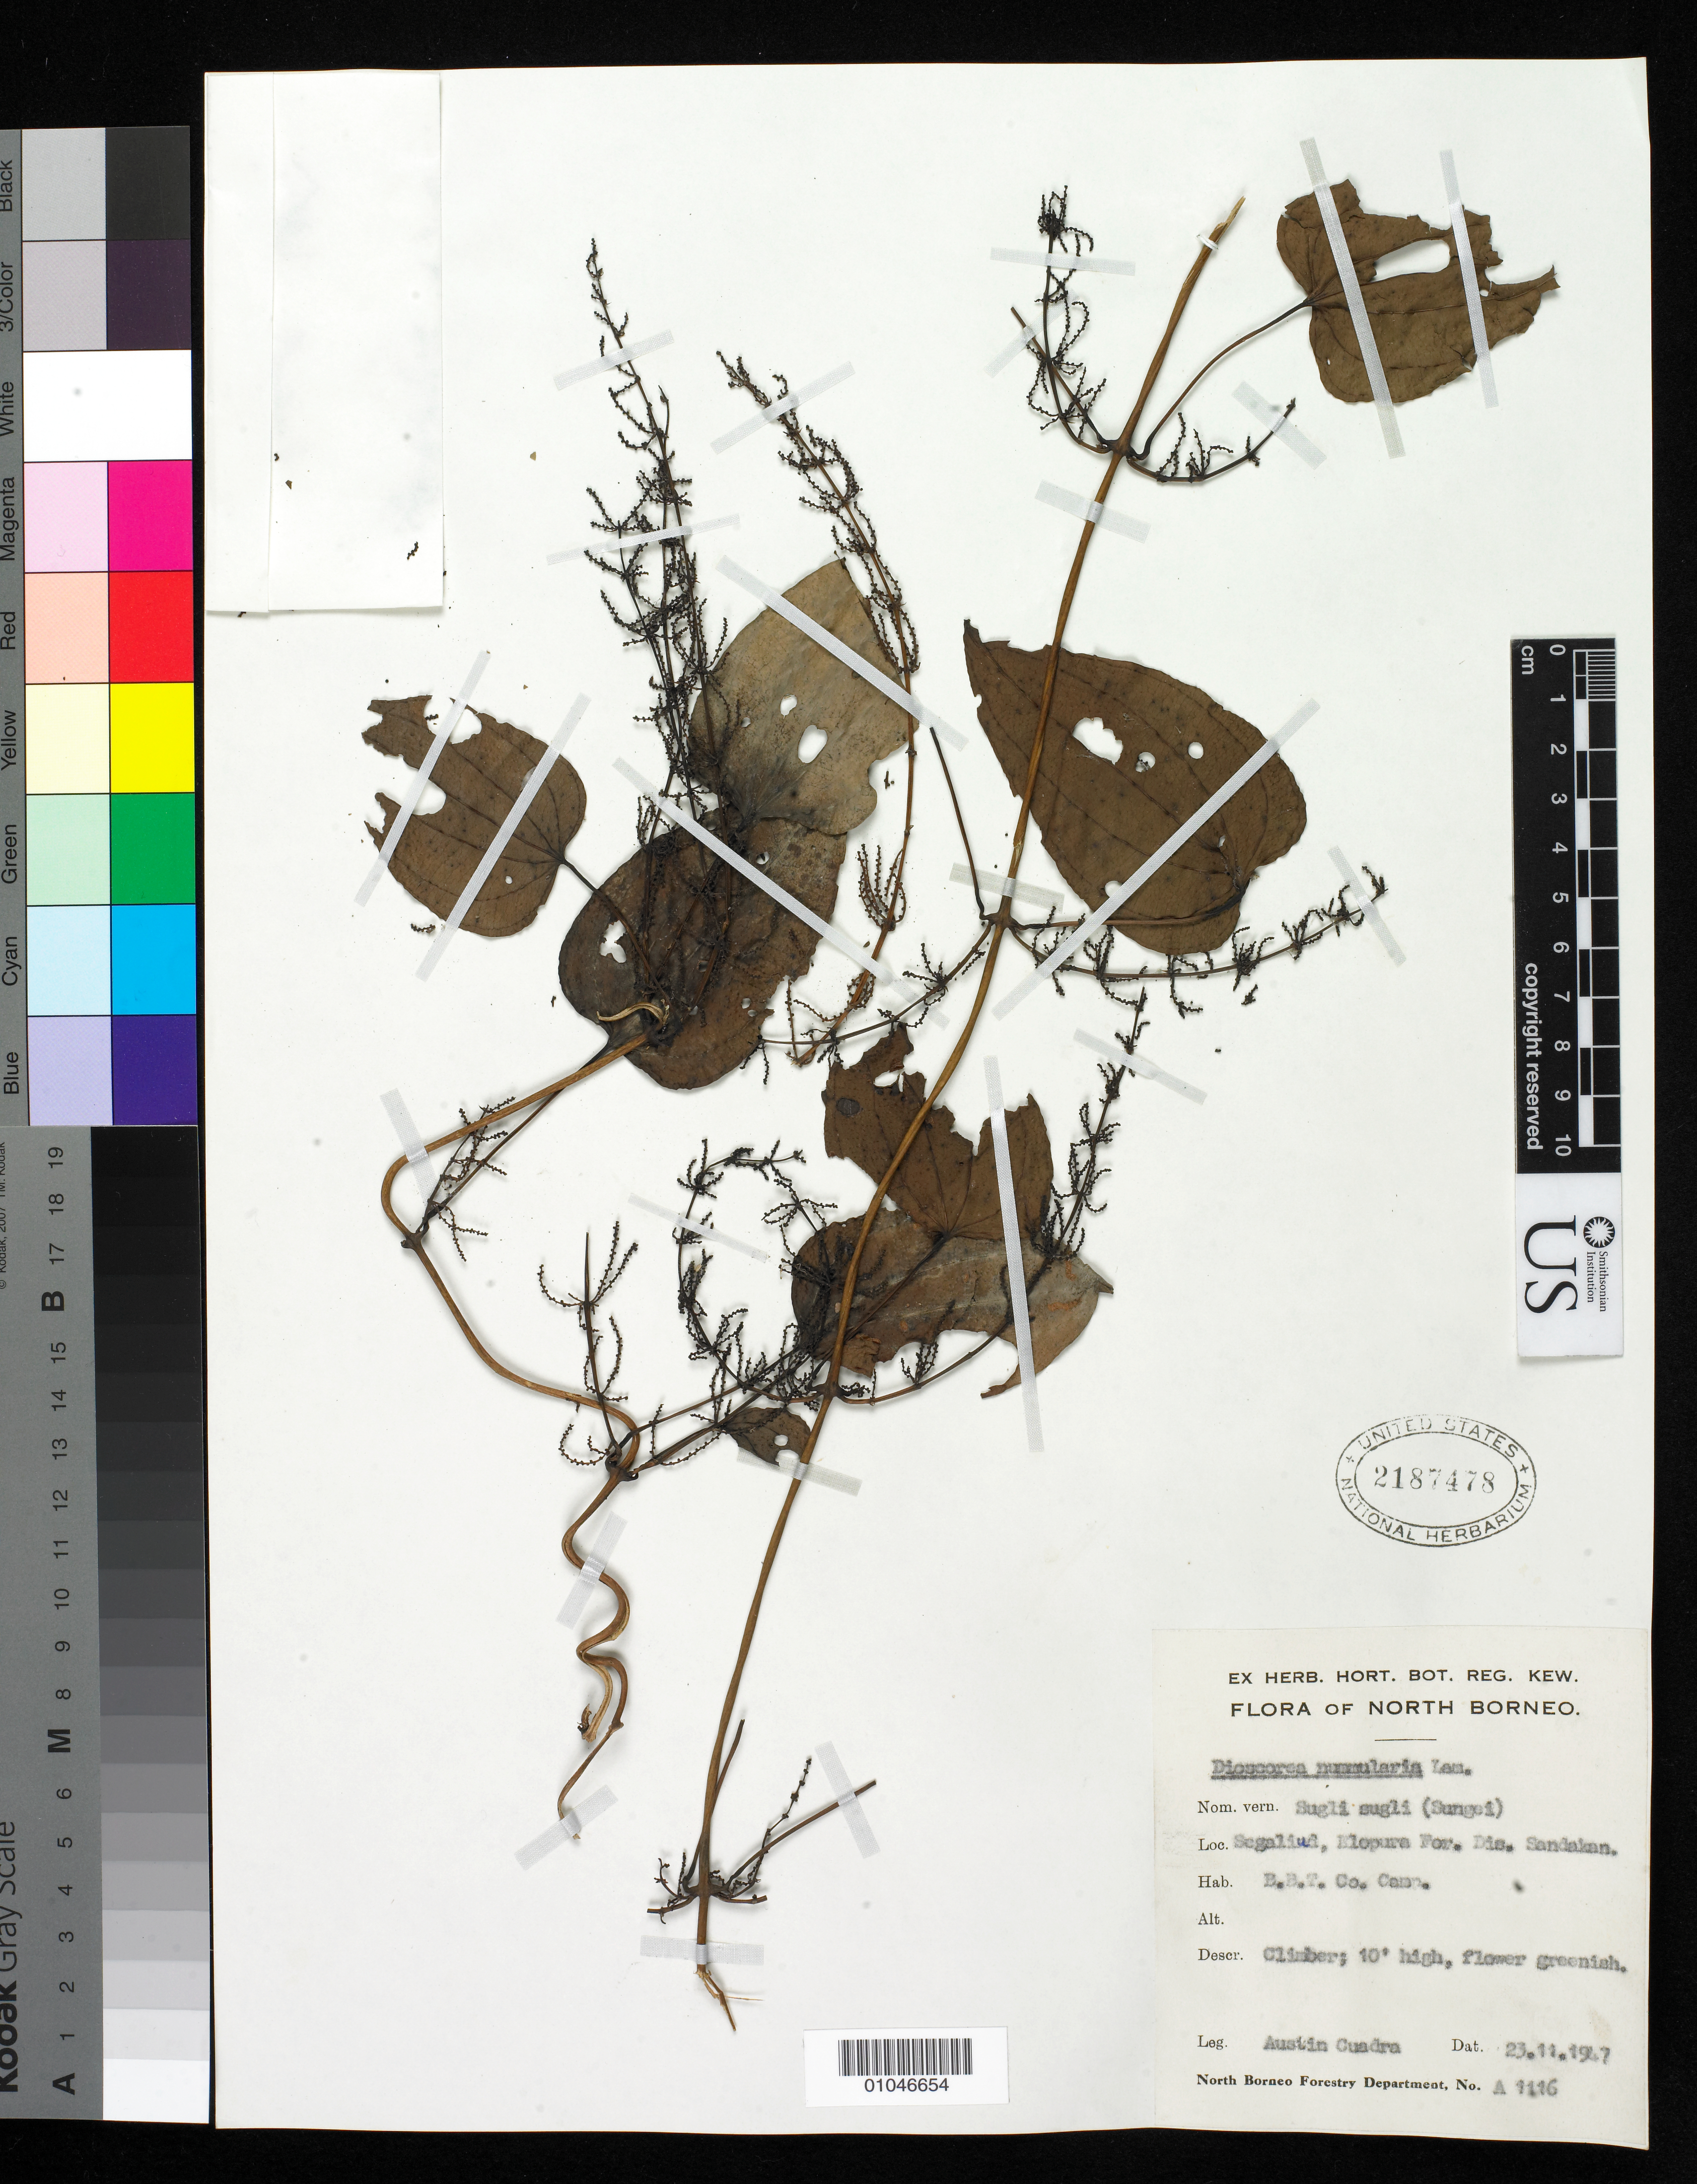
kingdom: Plantae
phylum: Tracheophyta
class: Liliopsida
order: Dioscoreales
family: Dioscoreaceae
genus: Dioscorea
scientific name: Dioscorea nummularia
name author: Lam.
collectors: A. Cuadra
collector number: A1116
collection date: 1947-11-23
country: Malaysia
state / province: Sabah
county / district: Sandakan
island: Borneo I.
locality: Segaliud, Elopura For. Dis. Sandakan, North Borneo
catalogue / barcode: US 2187478